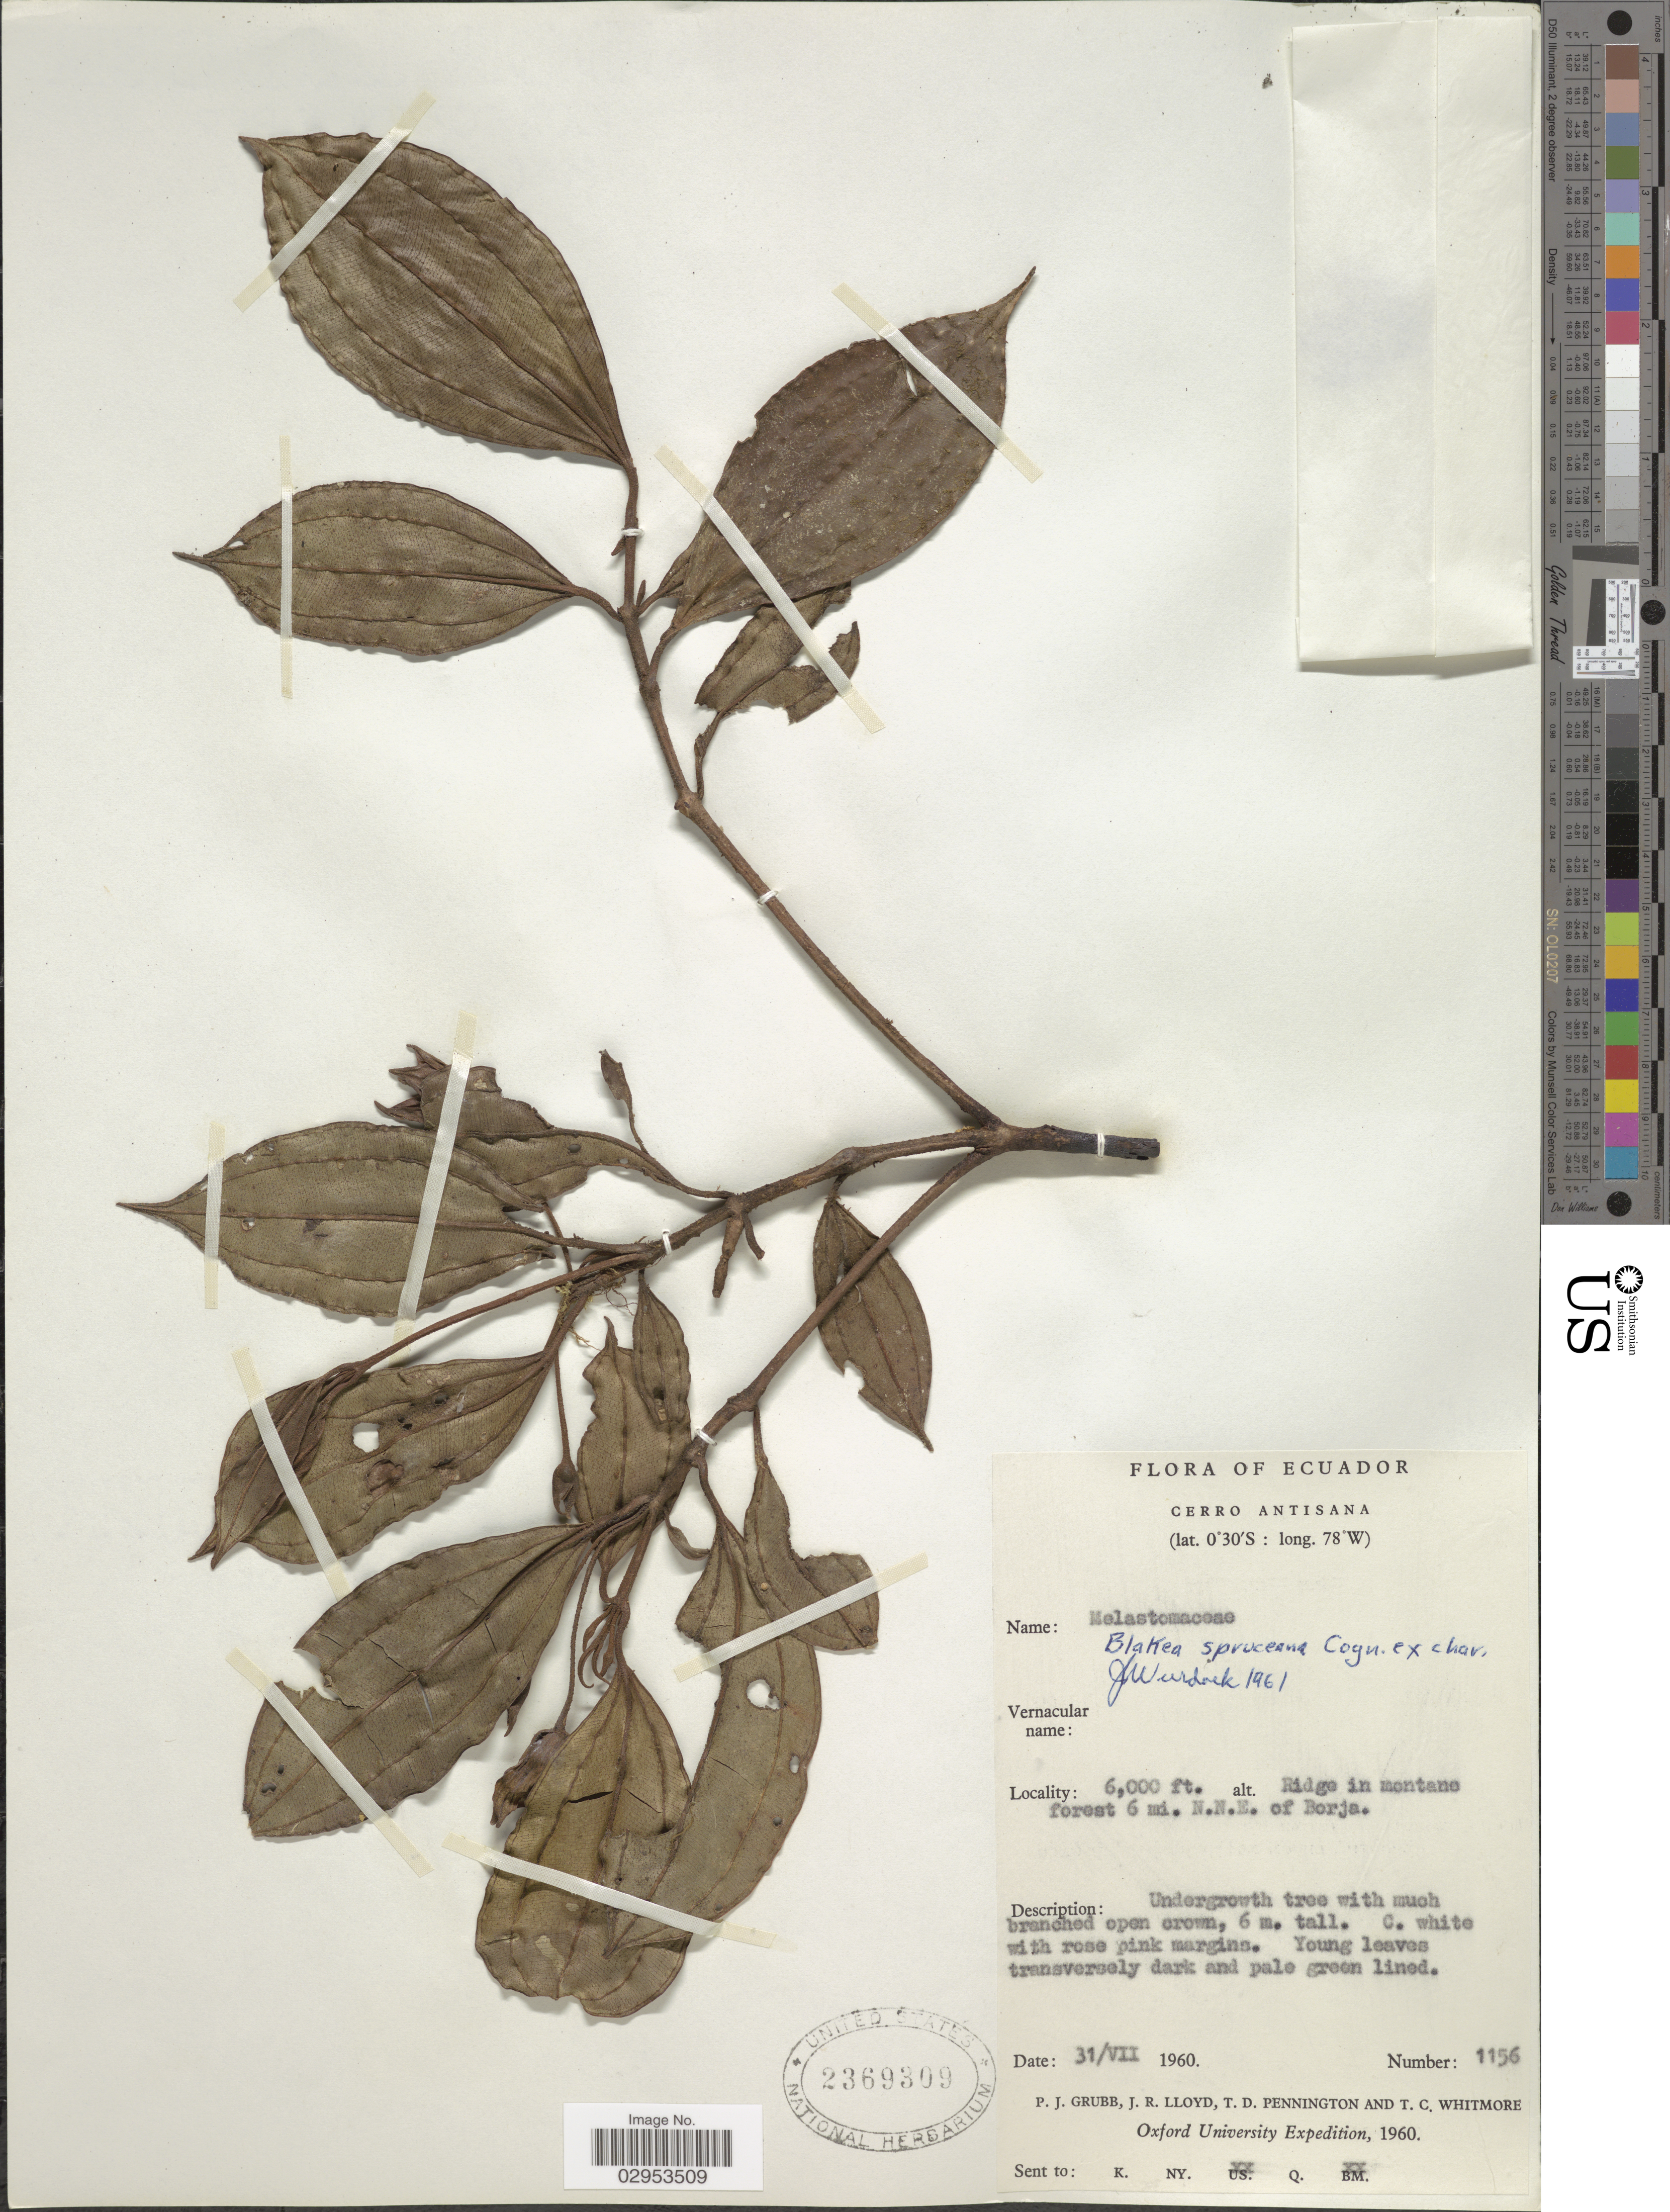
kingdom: Plantae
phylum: Tracheophyta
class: Magnoliopsida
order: Myrtales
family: Melastomataceae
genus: Blakea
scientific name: Blakea spruceana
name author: Cogn.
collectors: P. J. Grubb, J. R. Lloyd, T. D. Pennington & T. C. Whitmore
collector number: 1156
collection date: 1960-07-31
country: Ecuador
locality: Cerro Antisana. 6 mi. N.N.E. of Borja.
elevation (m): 1829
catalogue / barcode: US 2369309